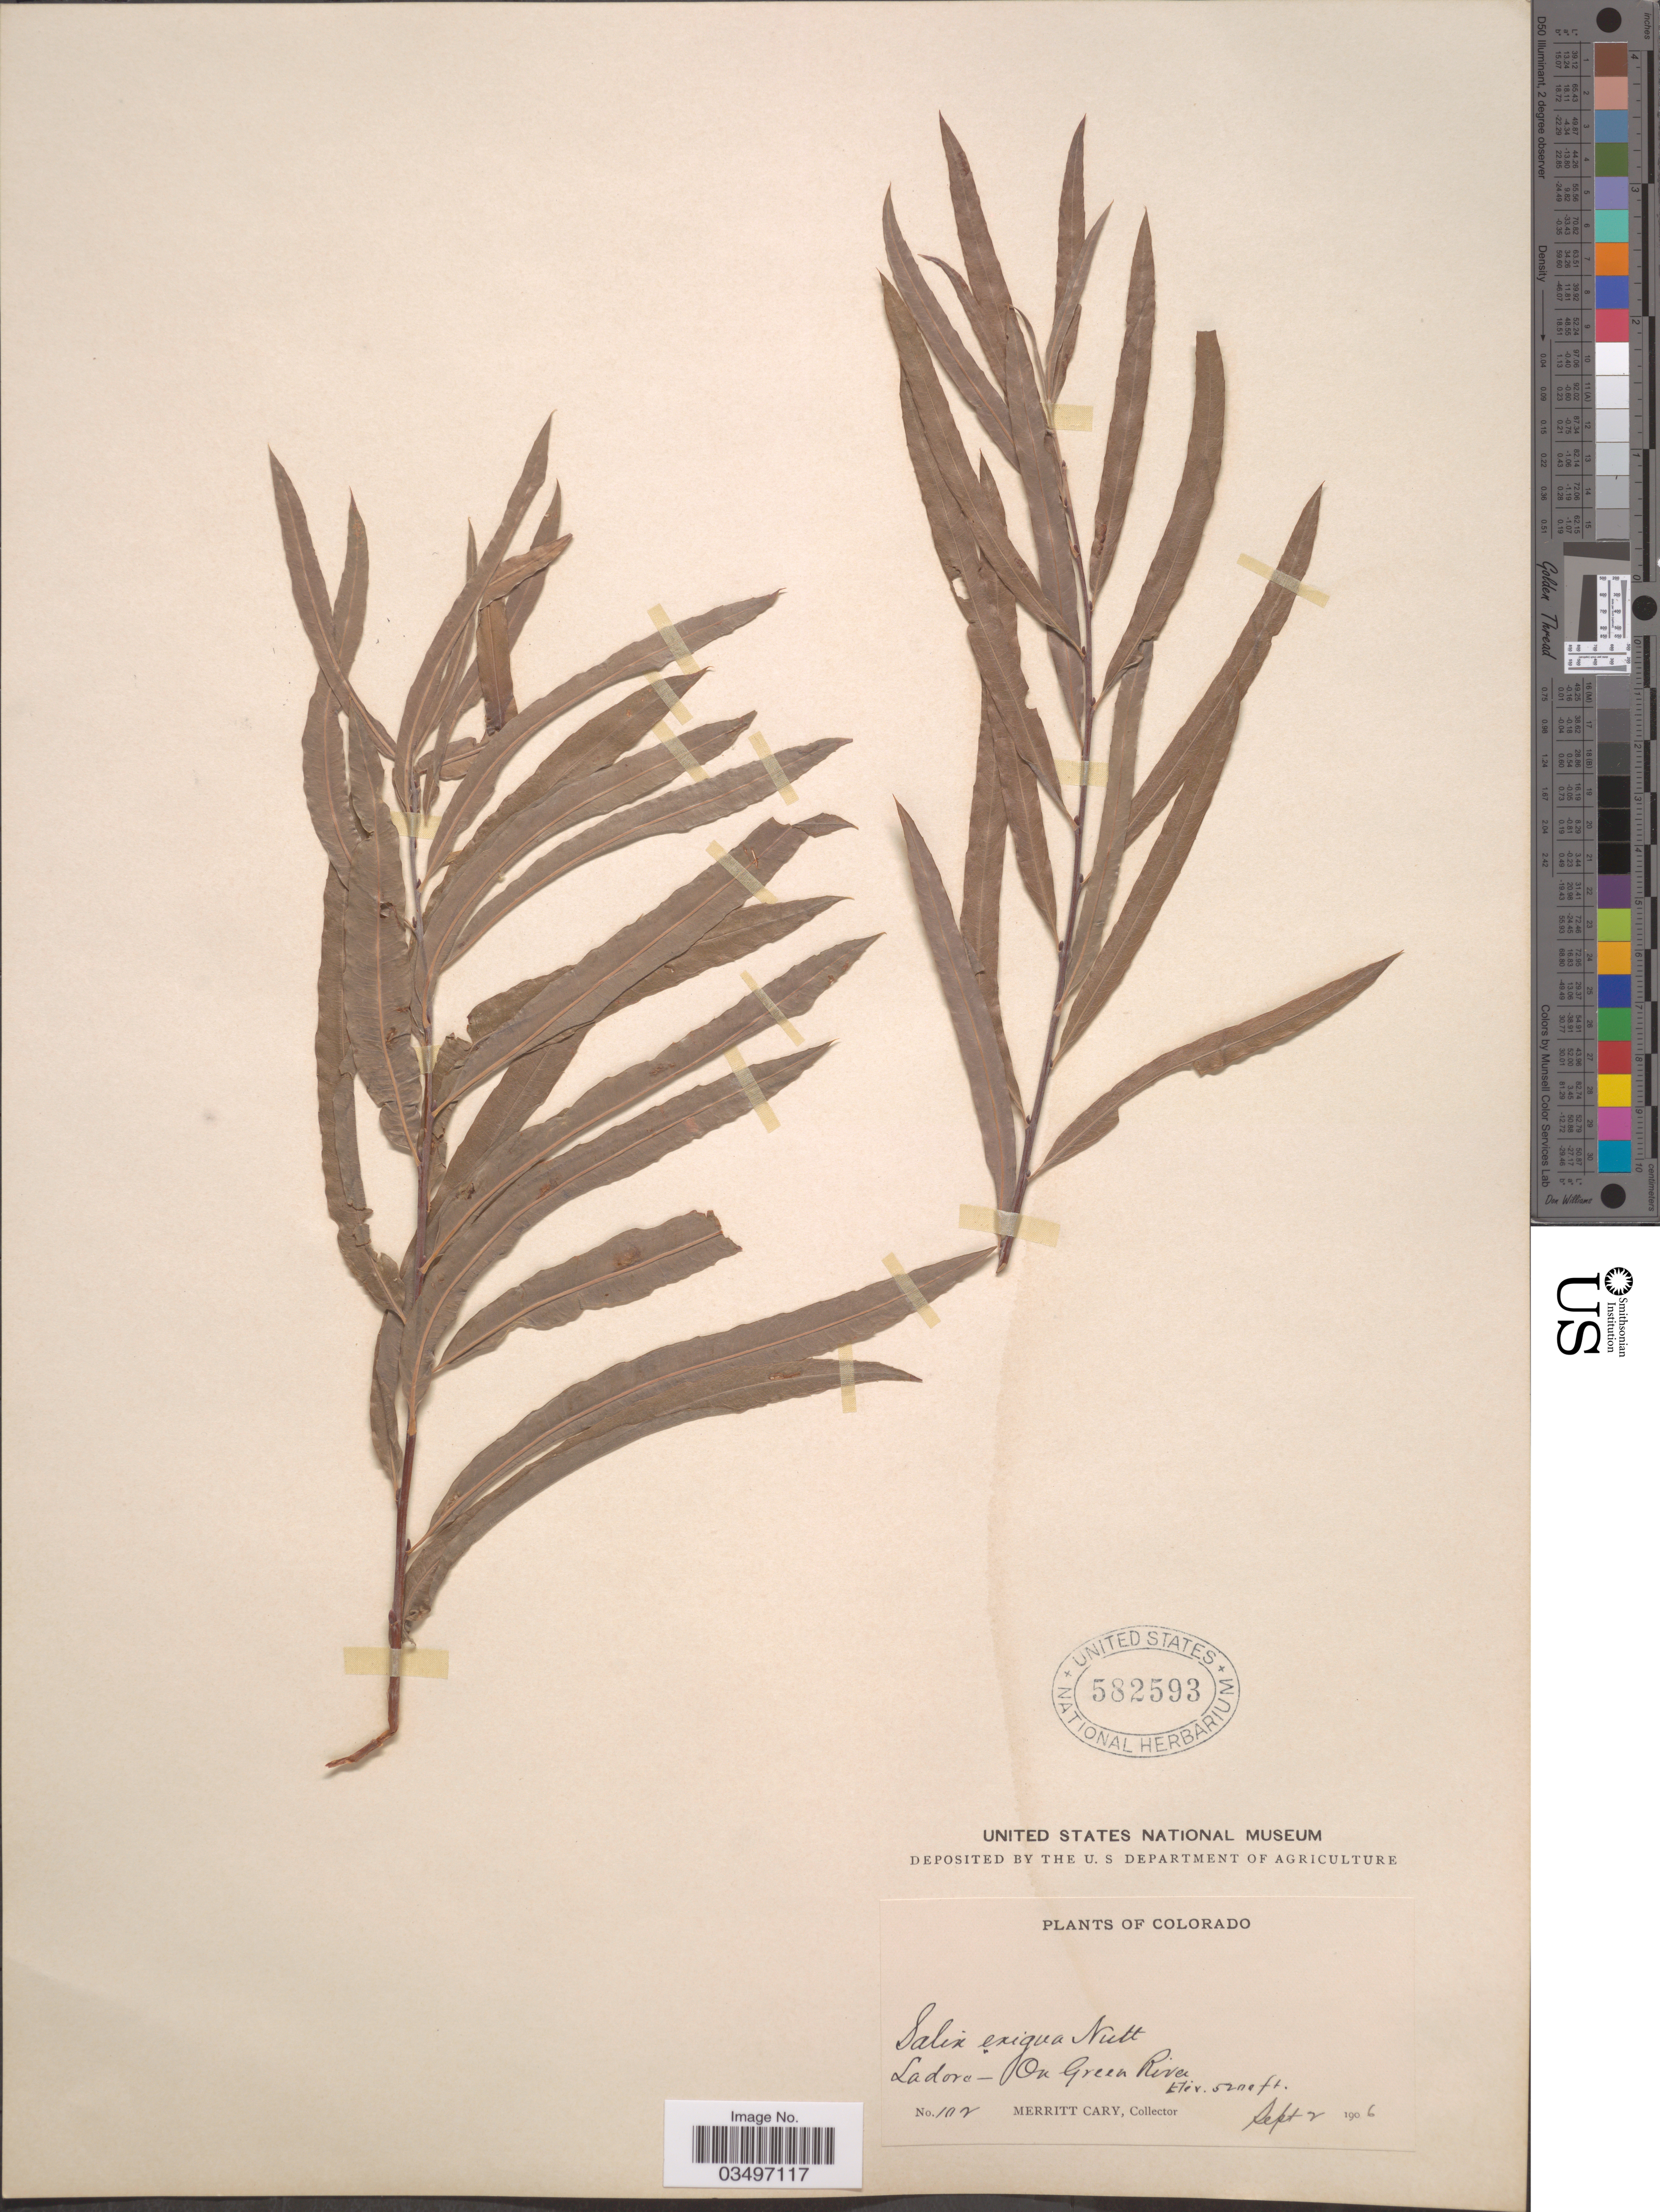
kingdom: Plantae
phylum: Tracheophyta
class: Magnoliopsida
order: Malpighiales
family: Salicaceae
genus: Salix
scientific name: Salix exigua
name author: Nutt.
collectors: M. Cary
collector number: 102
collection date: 1906-09-02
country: United States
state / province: Colorado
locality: Ladora - On Green River.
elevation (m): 1585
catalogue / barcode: US 582593